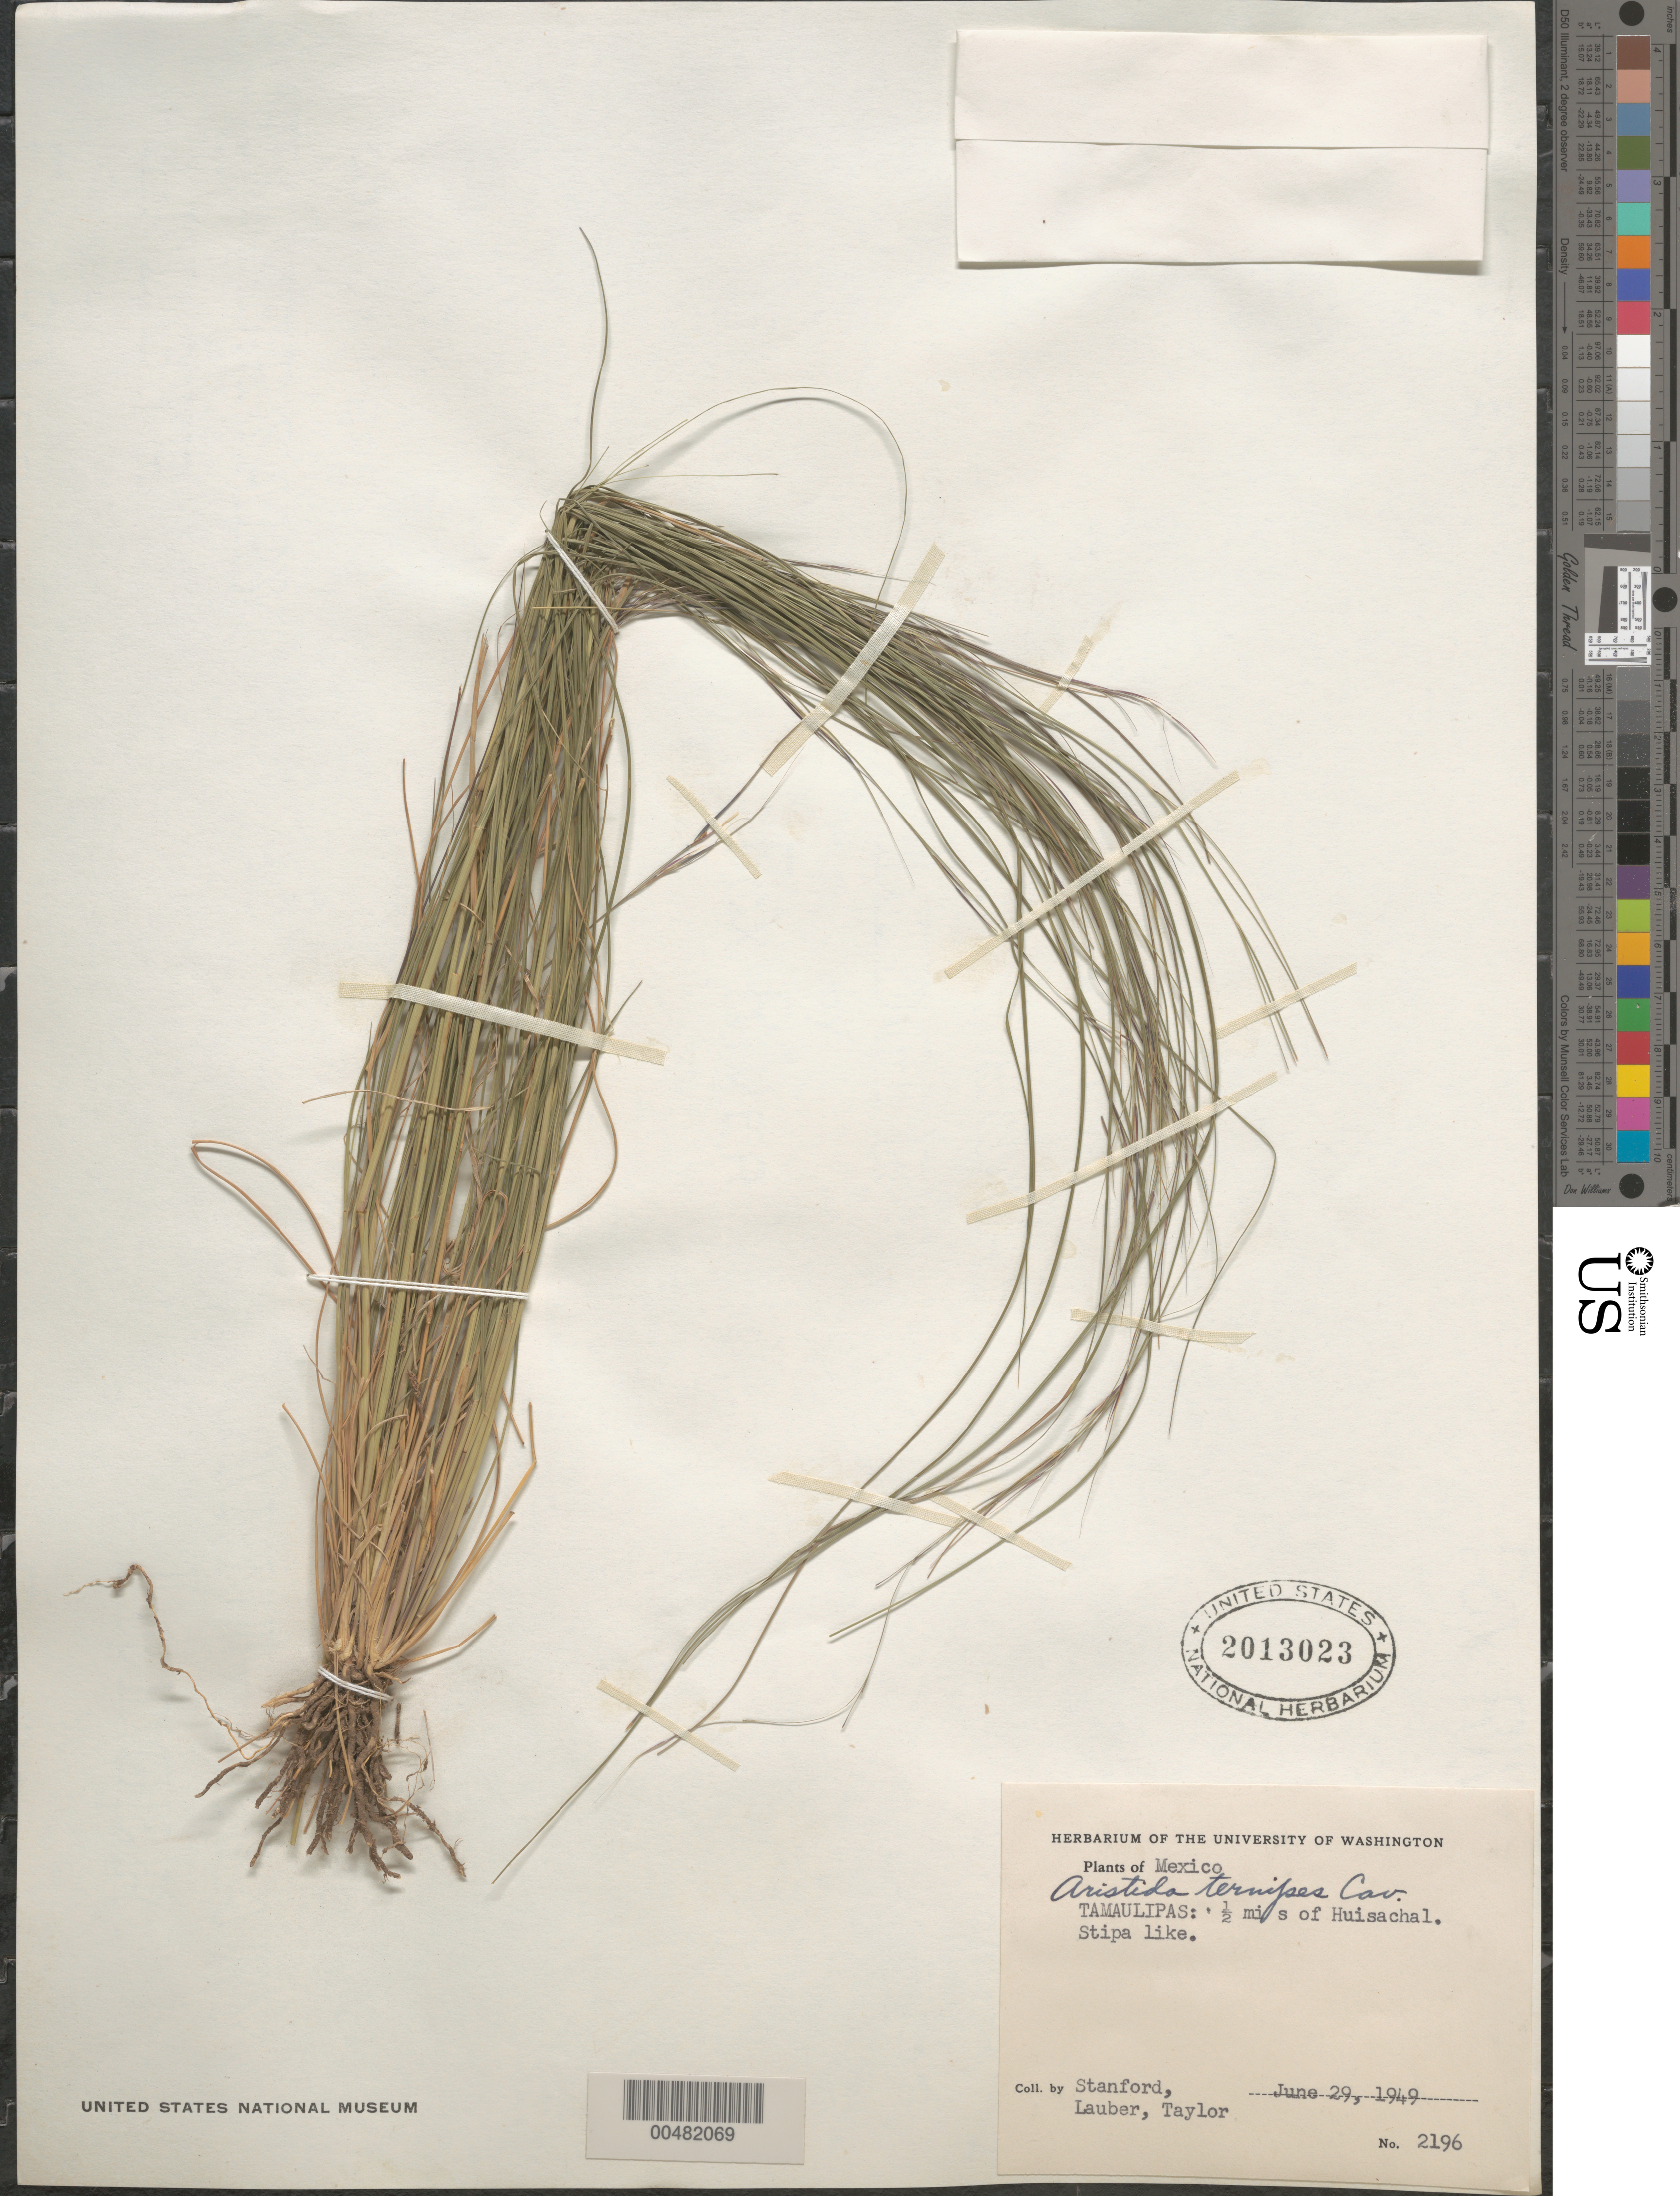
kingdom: Plantae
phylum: Tracheophyta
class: Liliopsida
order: Poales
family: Poaceae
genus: Aristida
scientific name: Aristida ternipes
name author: Cav.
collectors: -. Stanford, -. Lauber & -- Taylor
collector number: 2196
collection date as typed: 29 Jun 1949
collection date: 1949-06-29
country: Mexico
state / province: Tamaulipas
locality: .5 mi S of Huisachal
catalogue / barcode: US 2013023